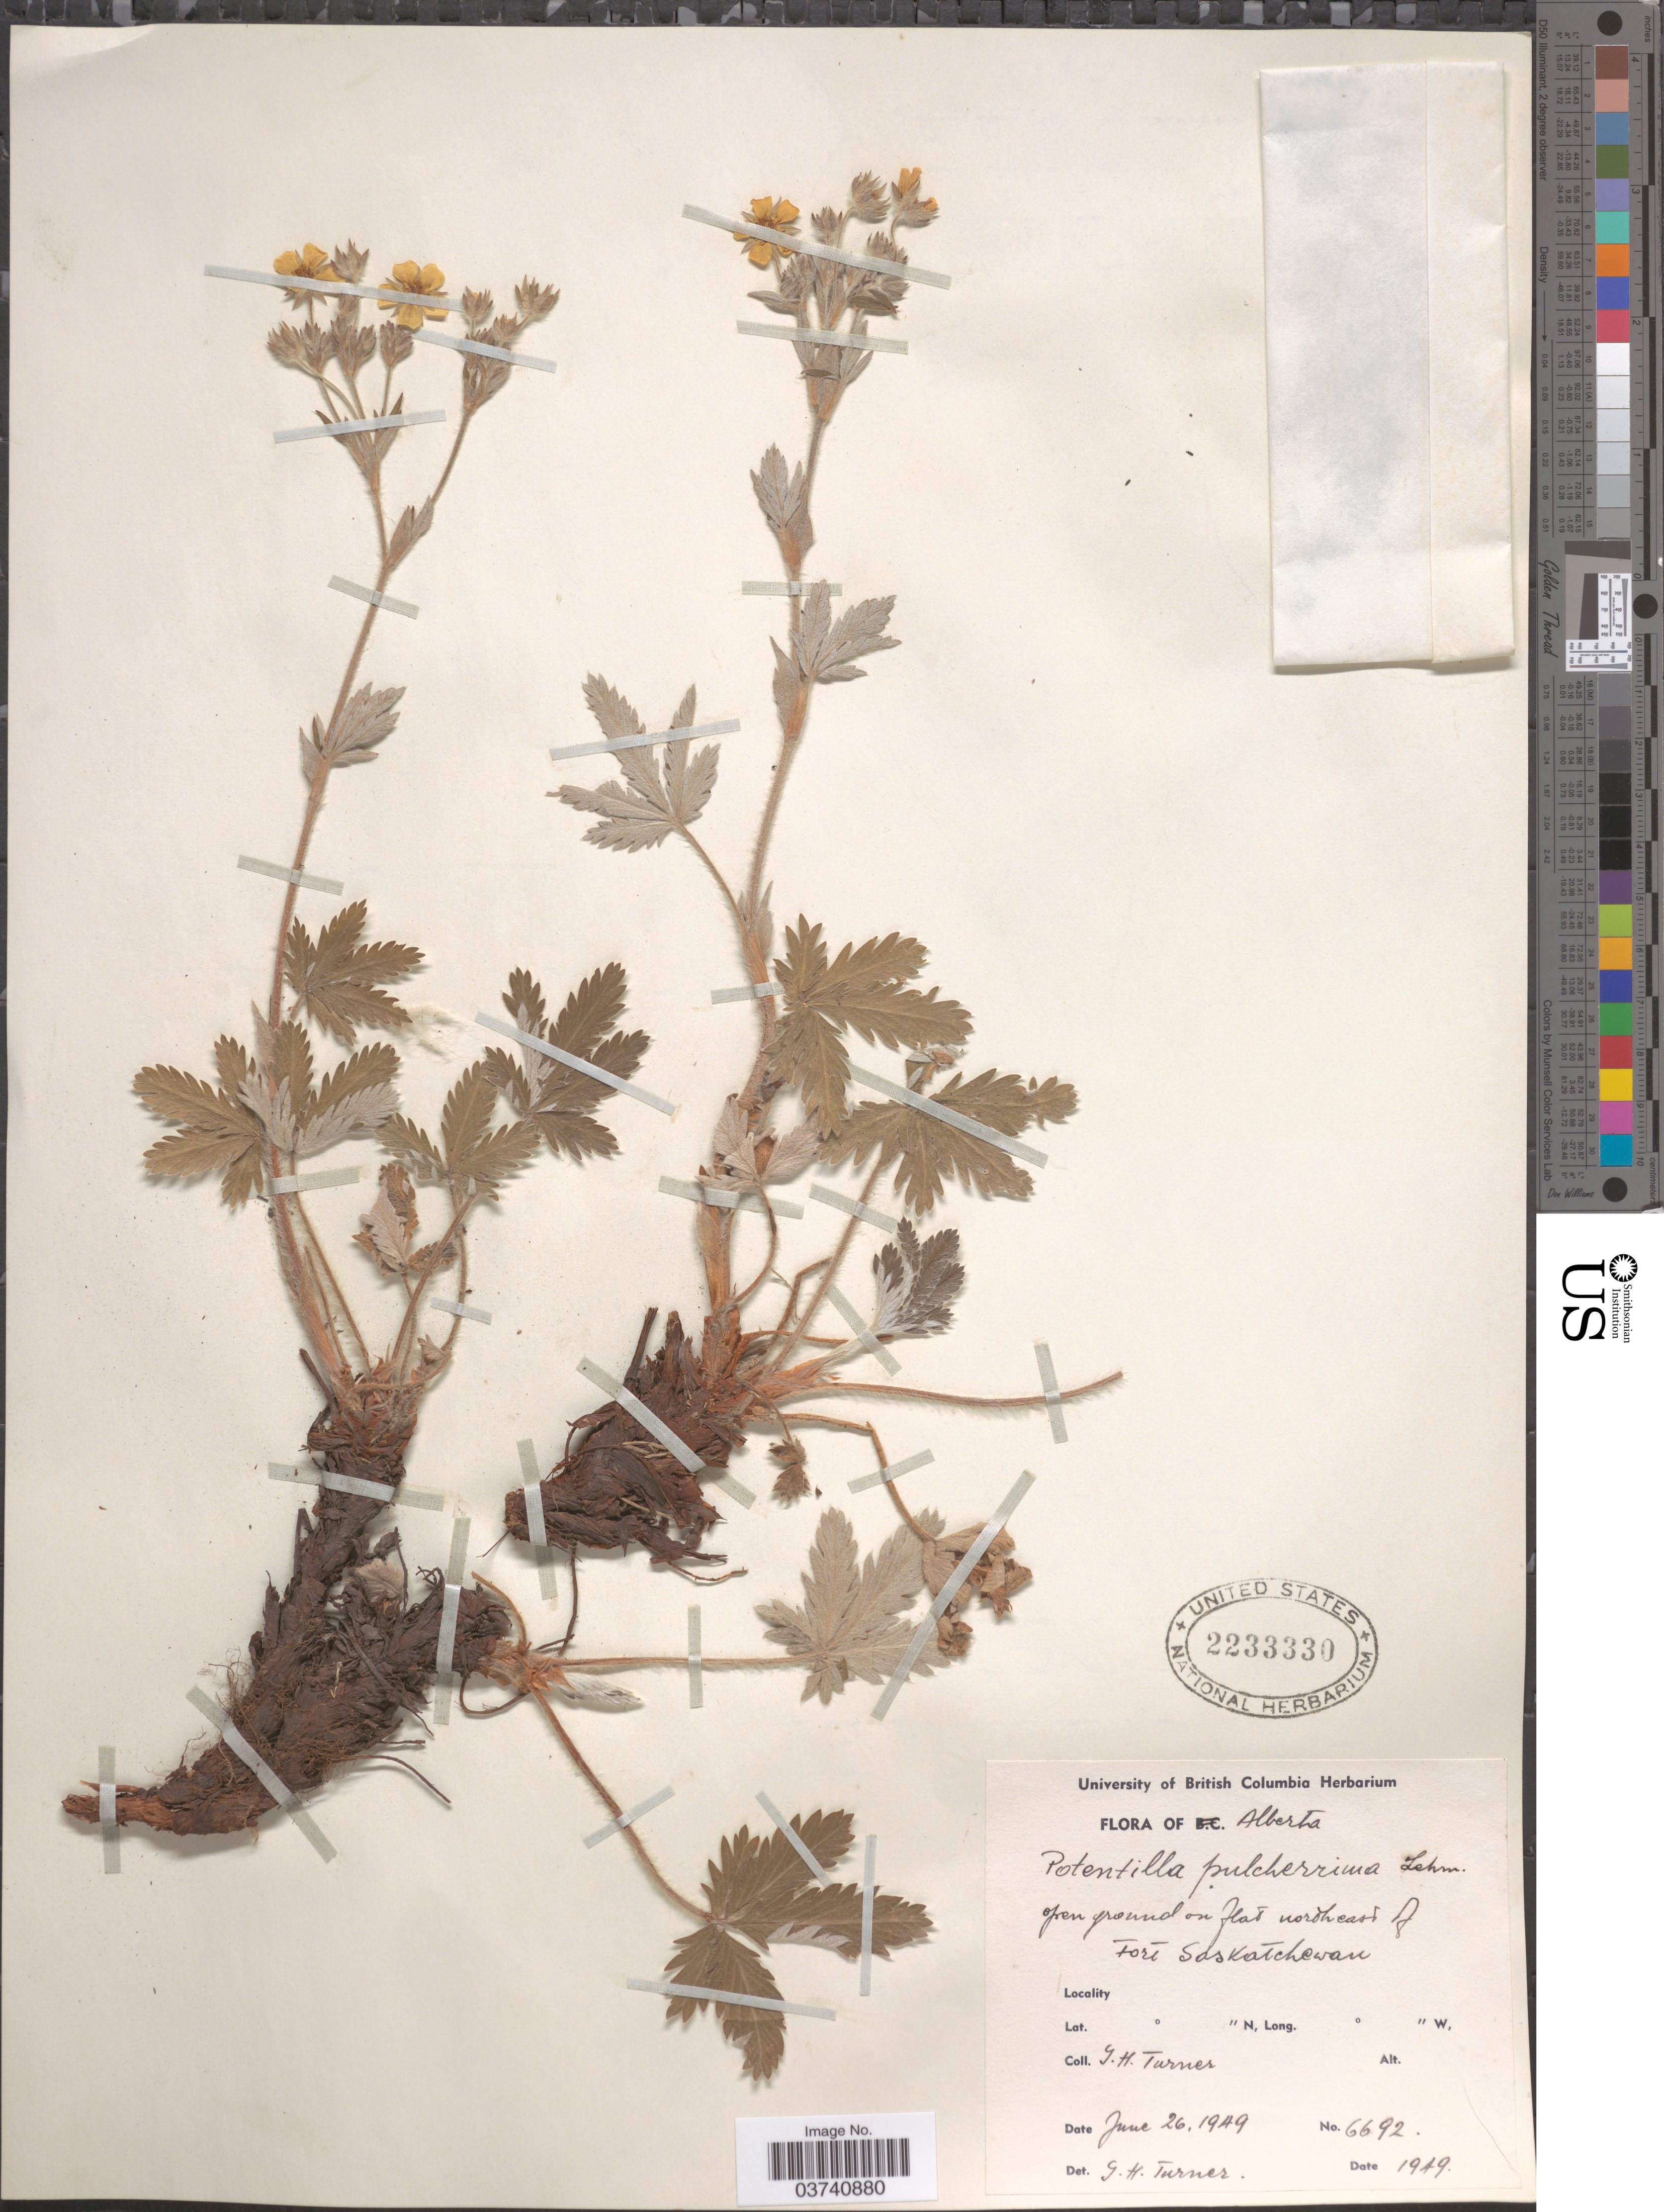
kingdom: Plantae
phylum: Tracheophyta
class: Magnoliopsida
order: Rosales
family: Rosaceae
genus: Potentilla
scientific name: Potentilla pulcherrima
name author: Lehm.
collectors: G. H. Turner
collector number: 6692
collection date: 1949-06-26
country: Canada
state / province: Alberta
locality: Open grounds on flat northeast of Fort Saskatchewan.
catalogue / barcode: US 2233330